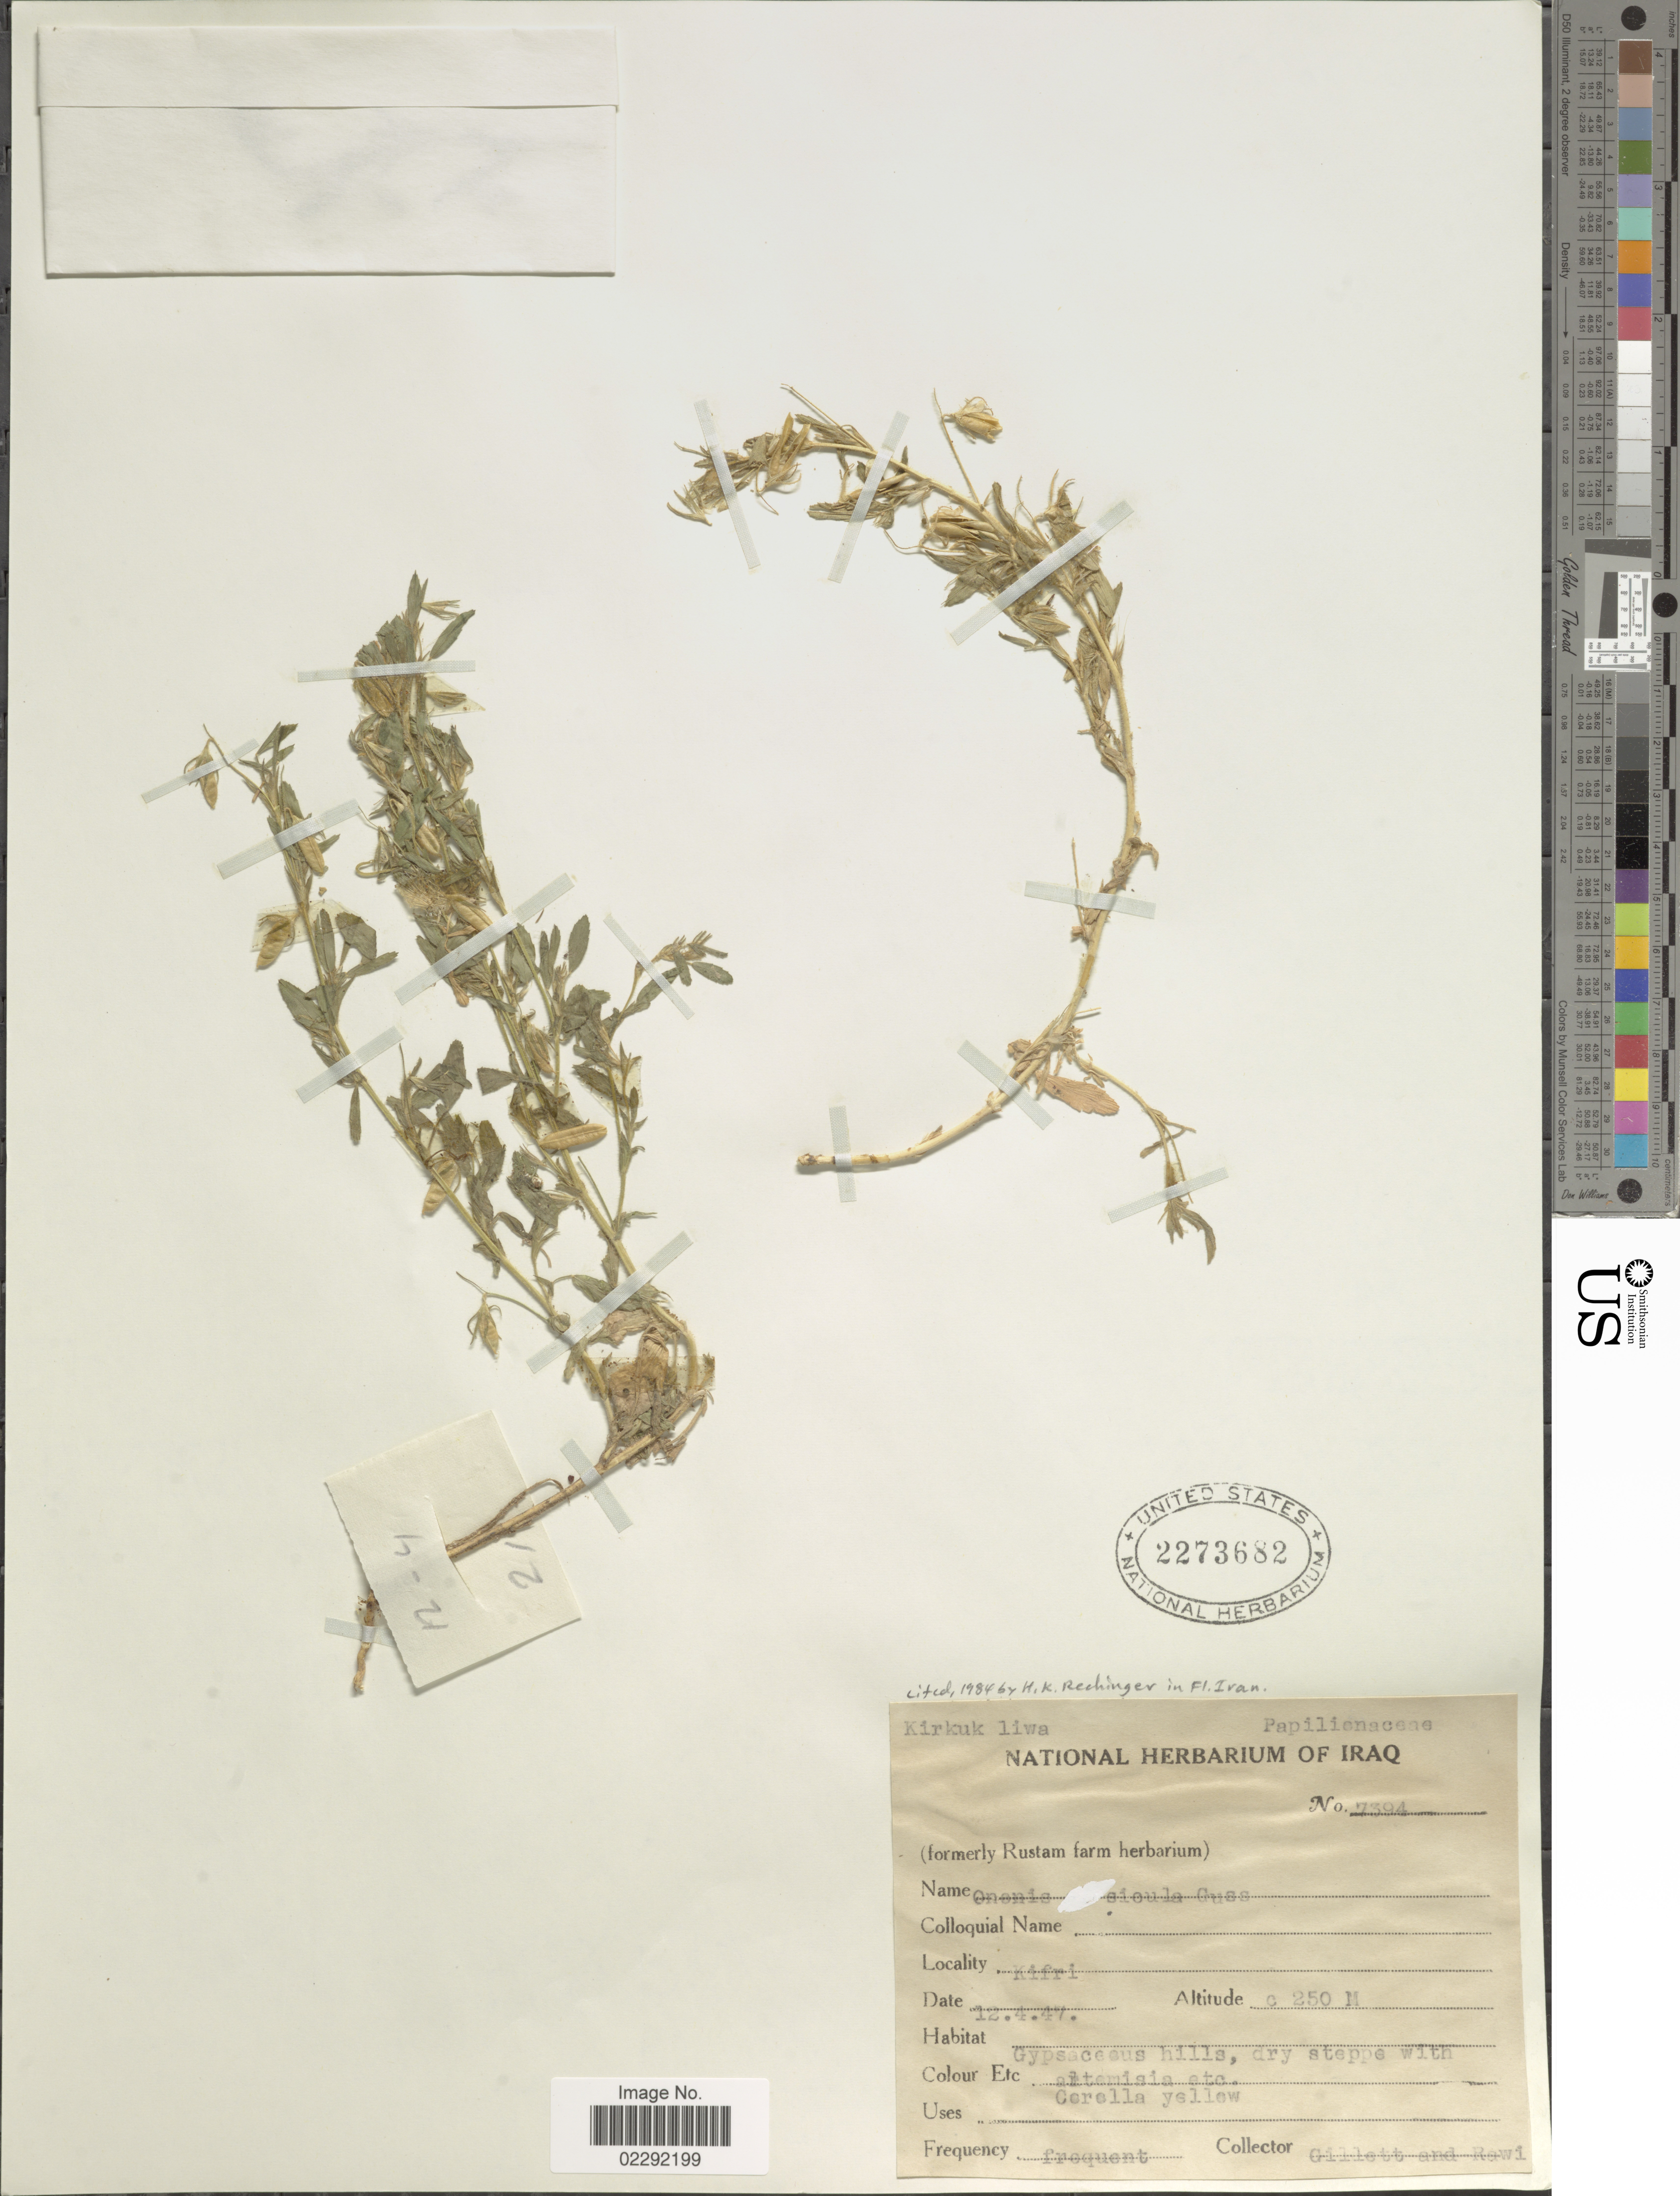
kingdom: Plantae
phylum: Tracheophyta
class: Magnoliopsida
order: Fabales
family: Fabaceae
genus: Ononis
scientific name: Ononis sicula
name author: Gussone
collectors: Gillett, -- & -. Rawi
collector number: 7394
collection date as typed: Transcribed d/m/y: 12/4/47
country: Iraq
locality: Kirkuk Liwa. Kifri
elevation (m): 250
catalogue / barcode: US 2273682